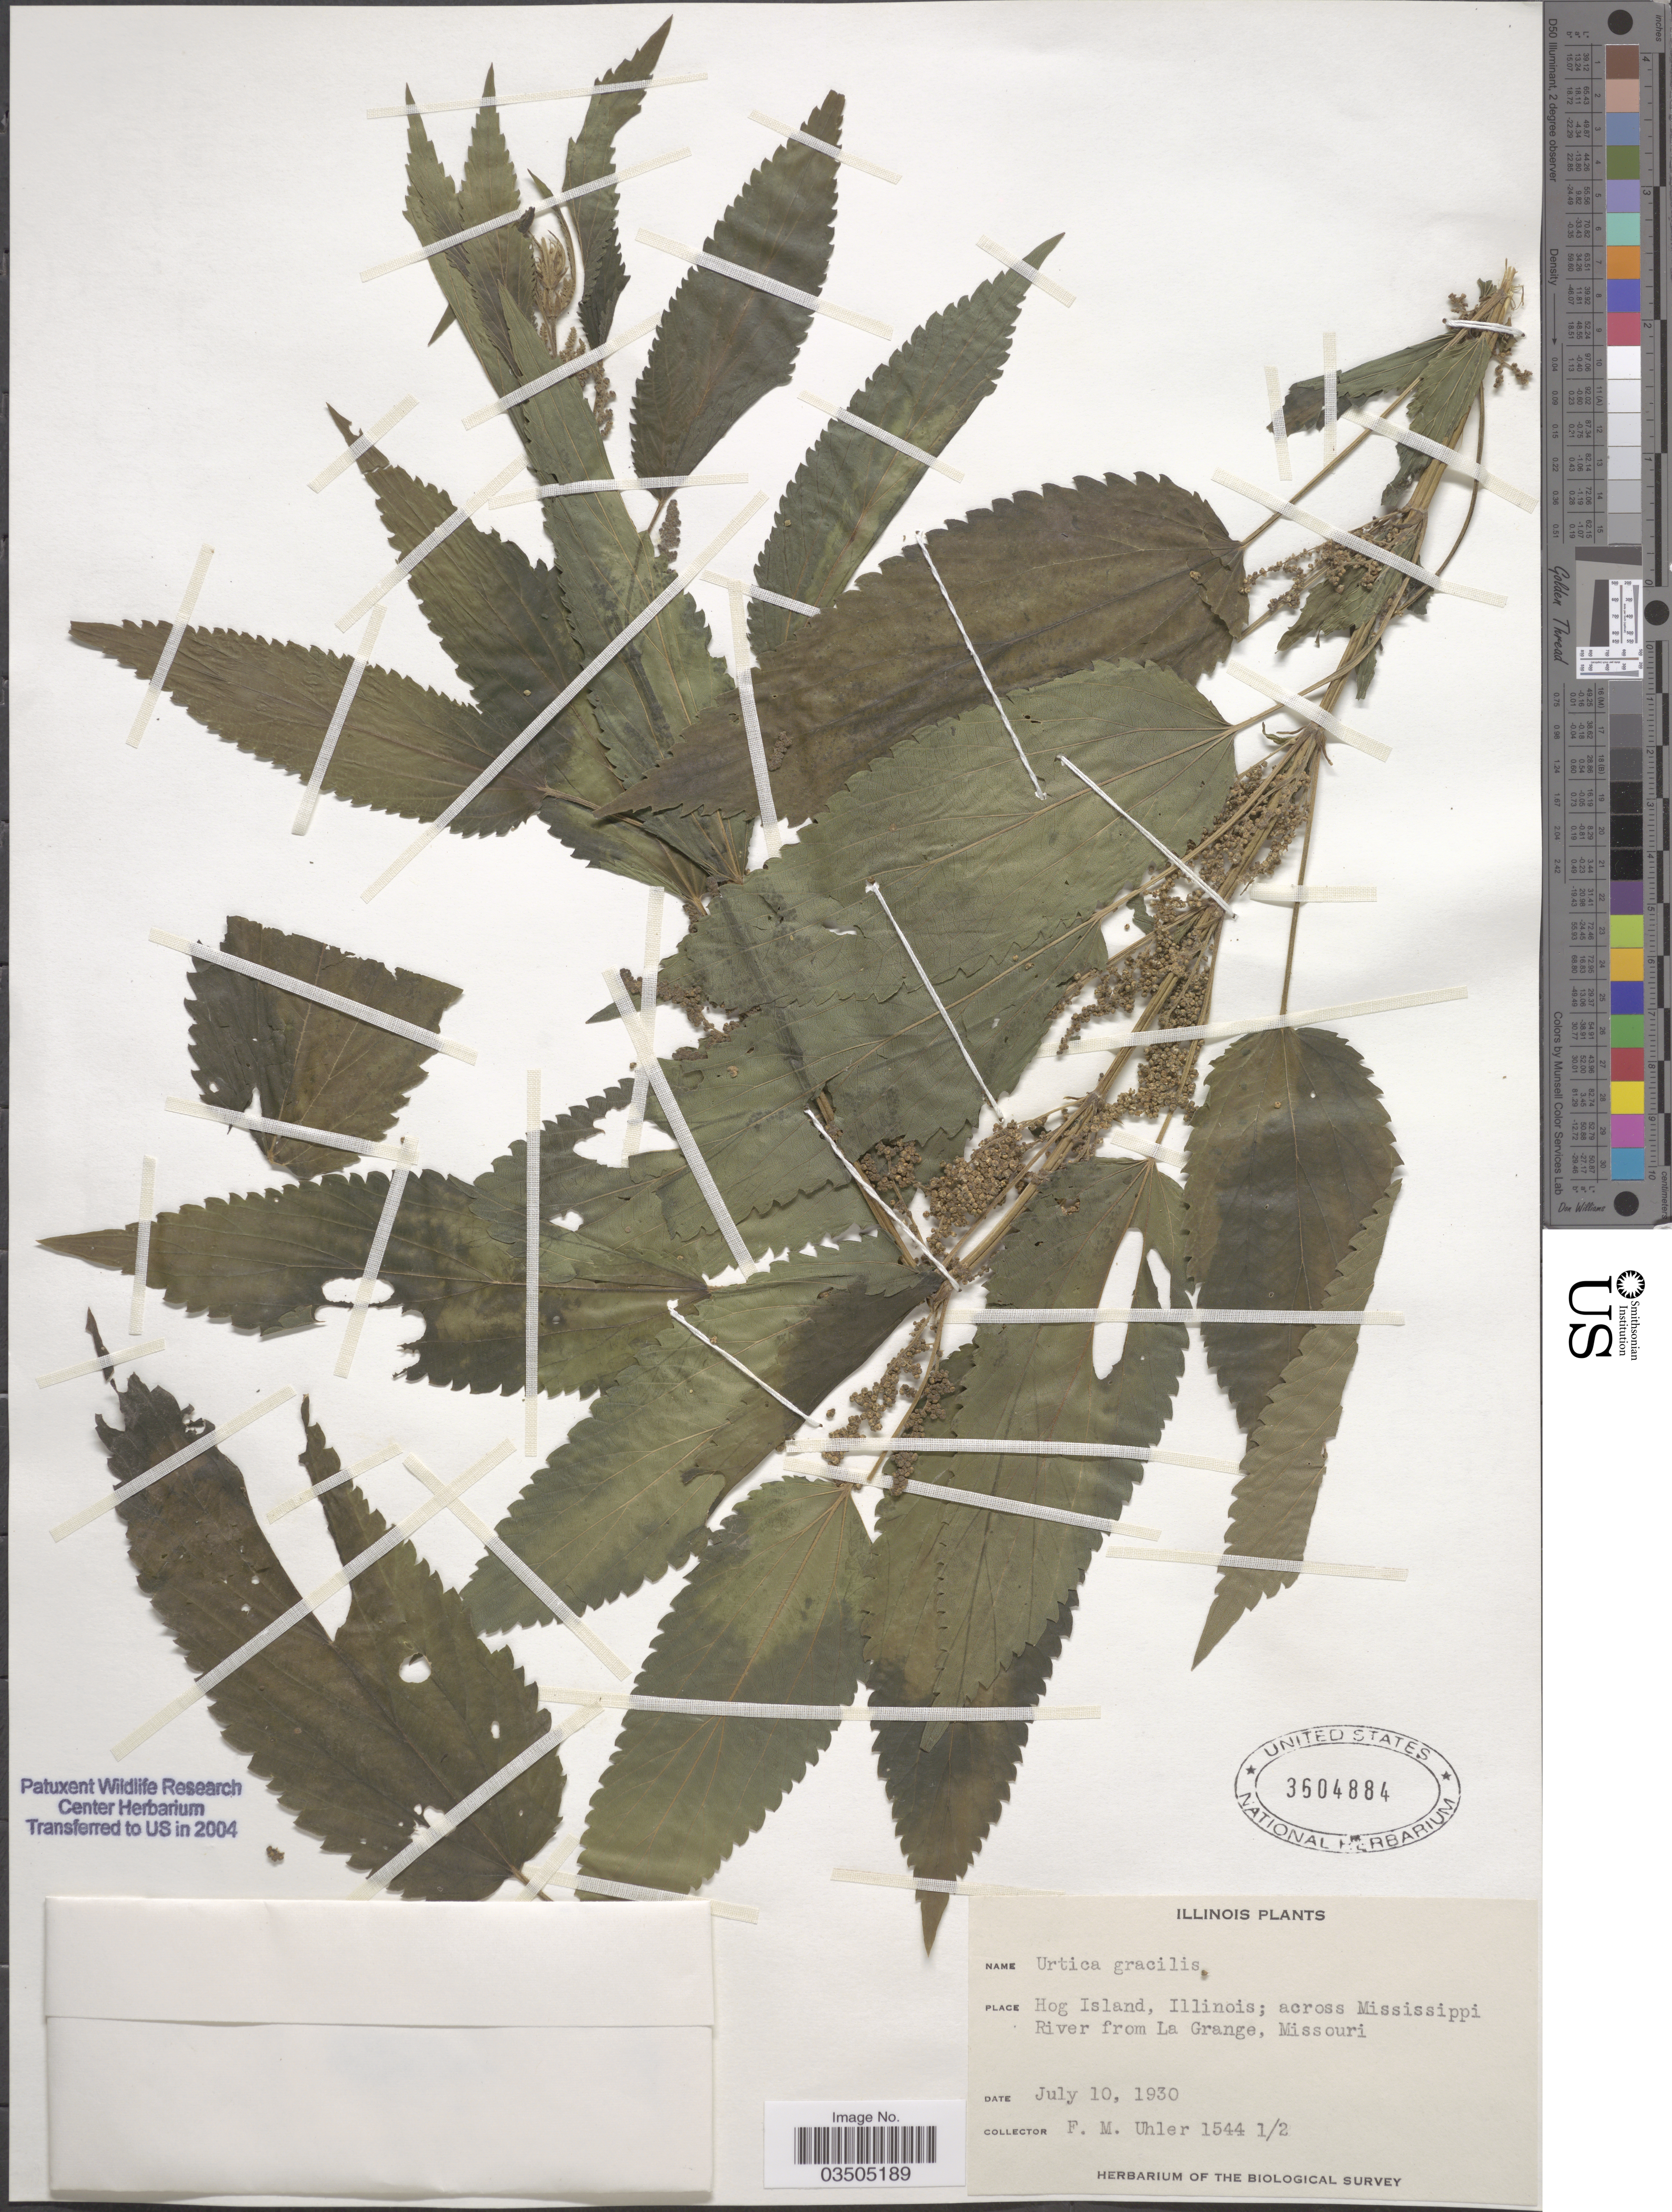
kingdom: Plantae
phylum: Tracheophyta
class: Magnoliopsida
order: Rosales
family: Urticaceae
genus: Urtica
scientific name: Urtica dioica subsp. gracilis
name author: L.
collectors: F. M. Uhler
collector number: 1544½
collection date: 1930-07-10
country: United States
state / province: Illinois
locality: Hog Island, across Mississippi River from La Grange, Missouri.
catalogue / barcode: US 3604884